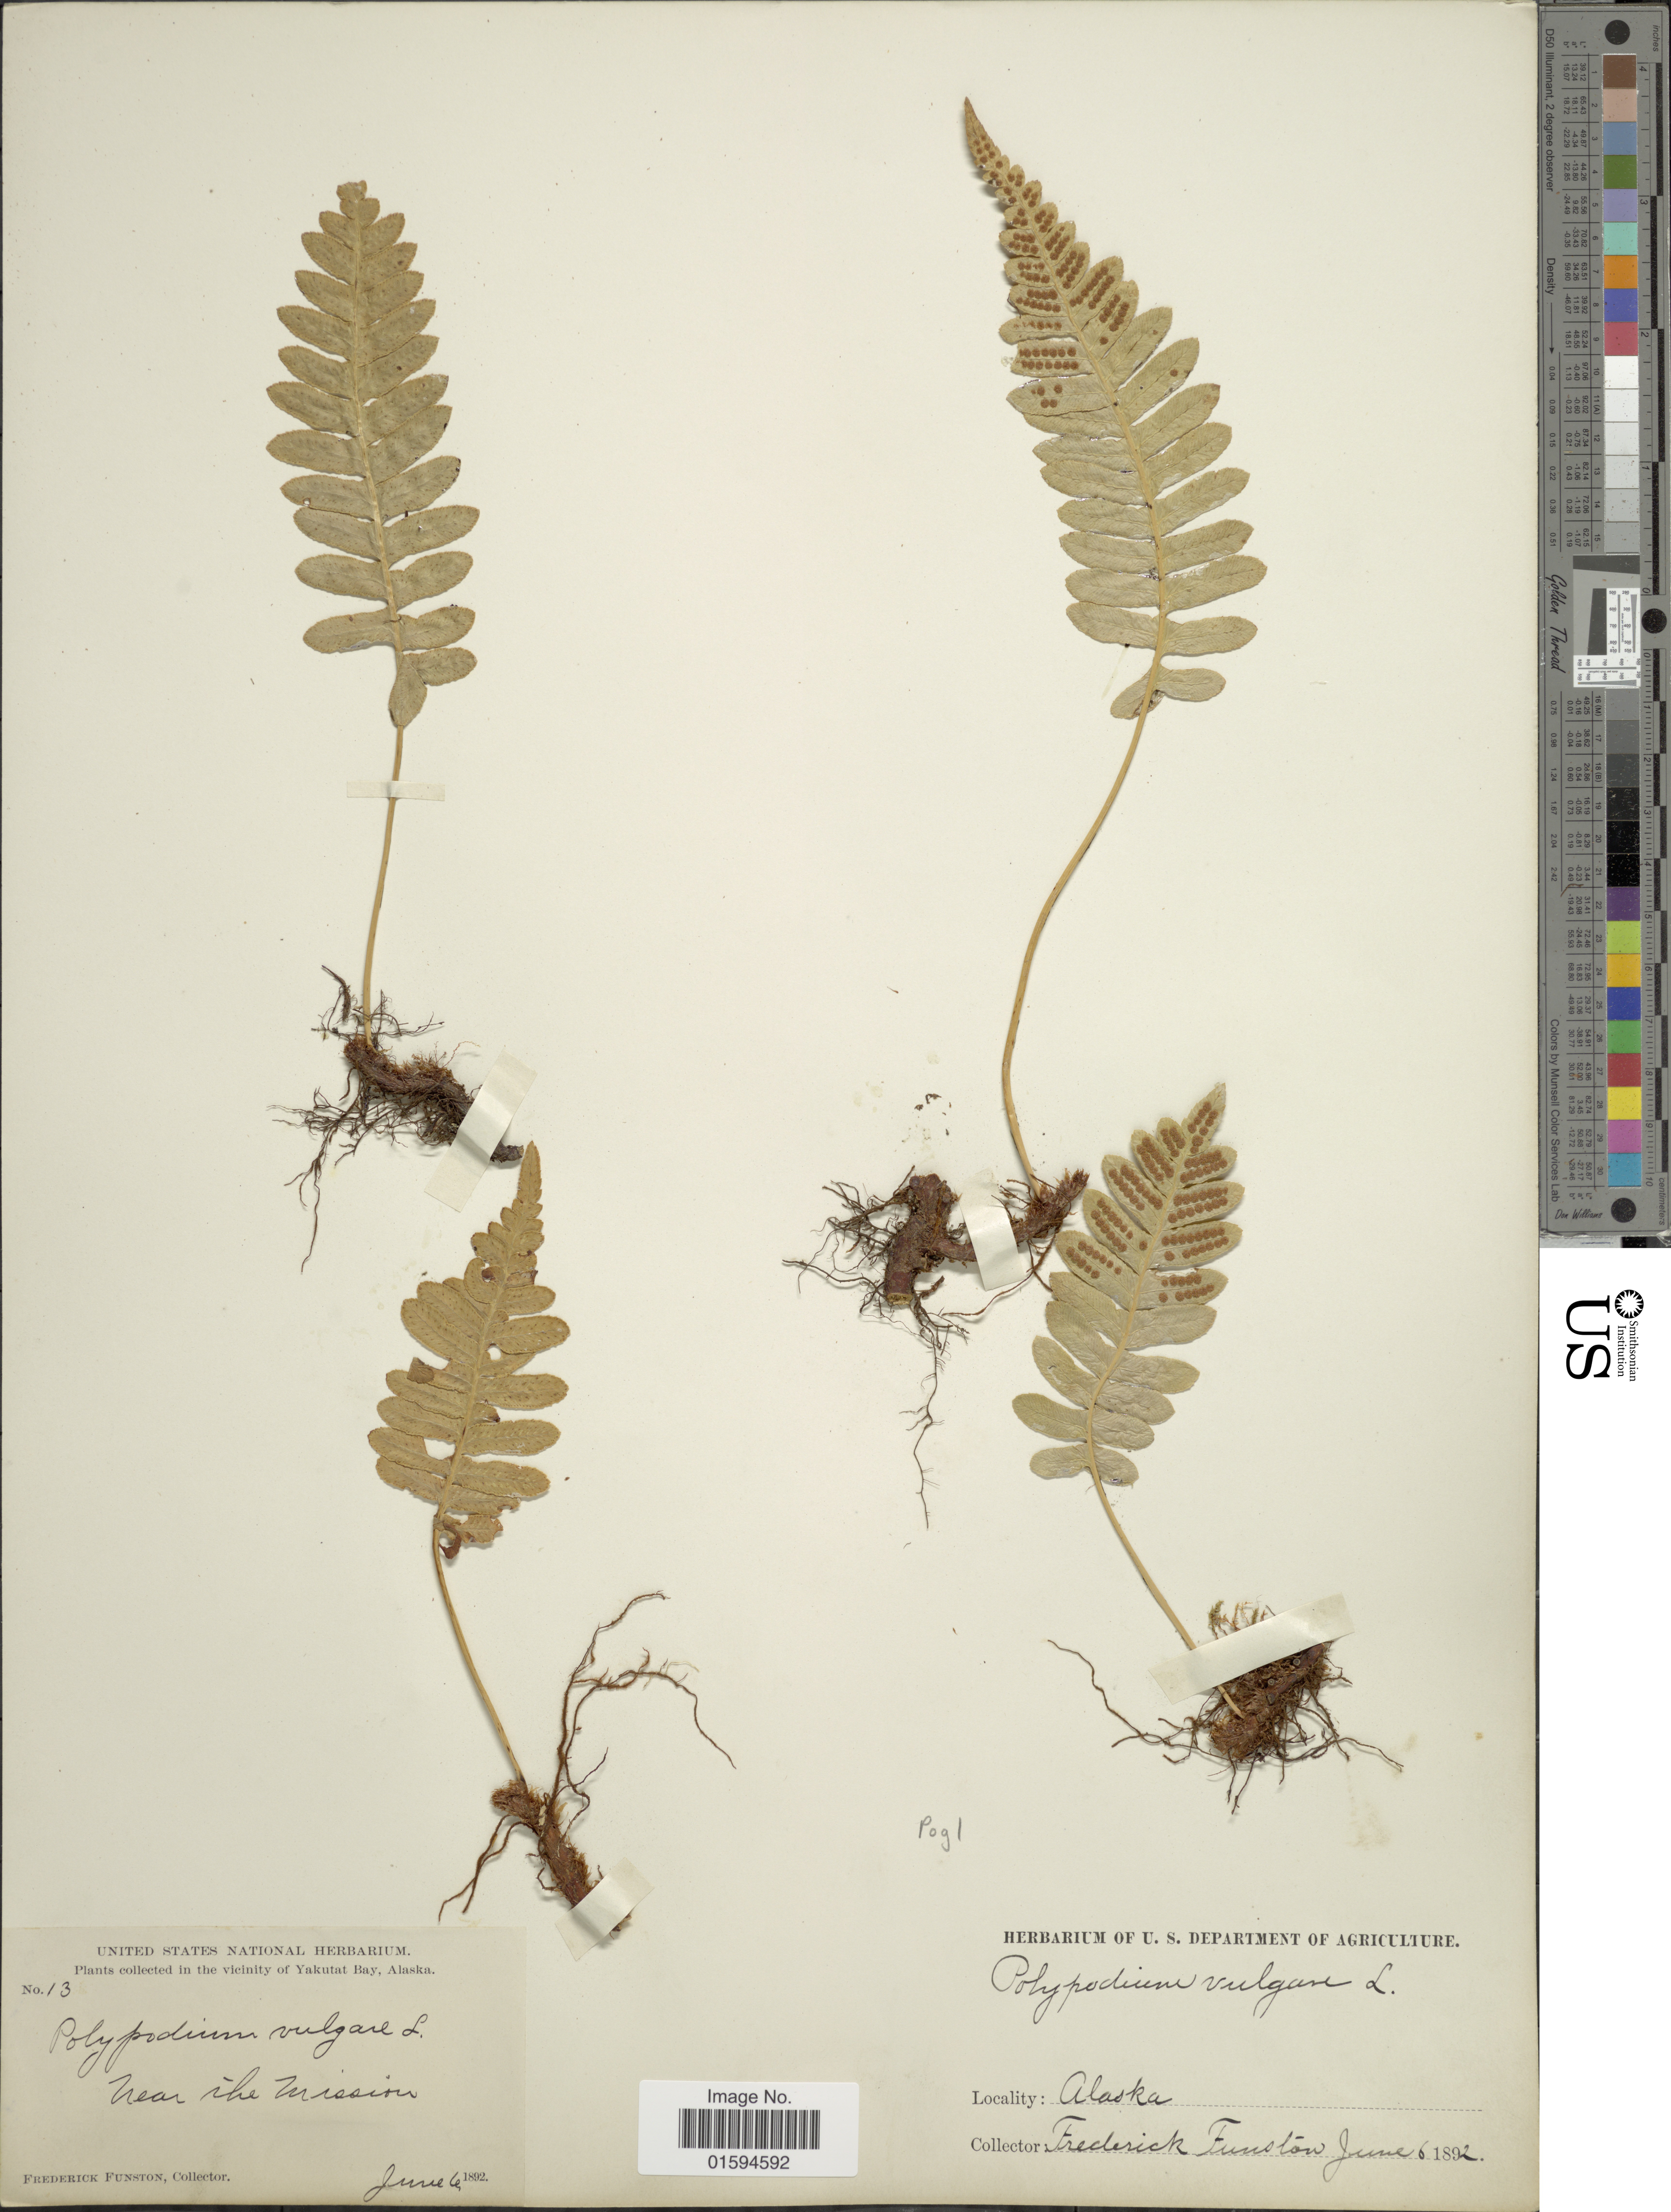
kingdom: Plantae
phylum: Tracheophyta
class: Polypodiopsida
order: Polypodiales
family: Polypodiaceae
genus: Polypodium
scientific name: Polypodium glycyrrhiza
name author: D.C. Eaton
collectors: F. Funston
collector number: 13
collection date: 1892-06-06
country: United States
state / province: Alaska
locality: In the vicinity of Yakutat Bay, near the Mission.